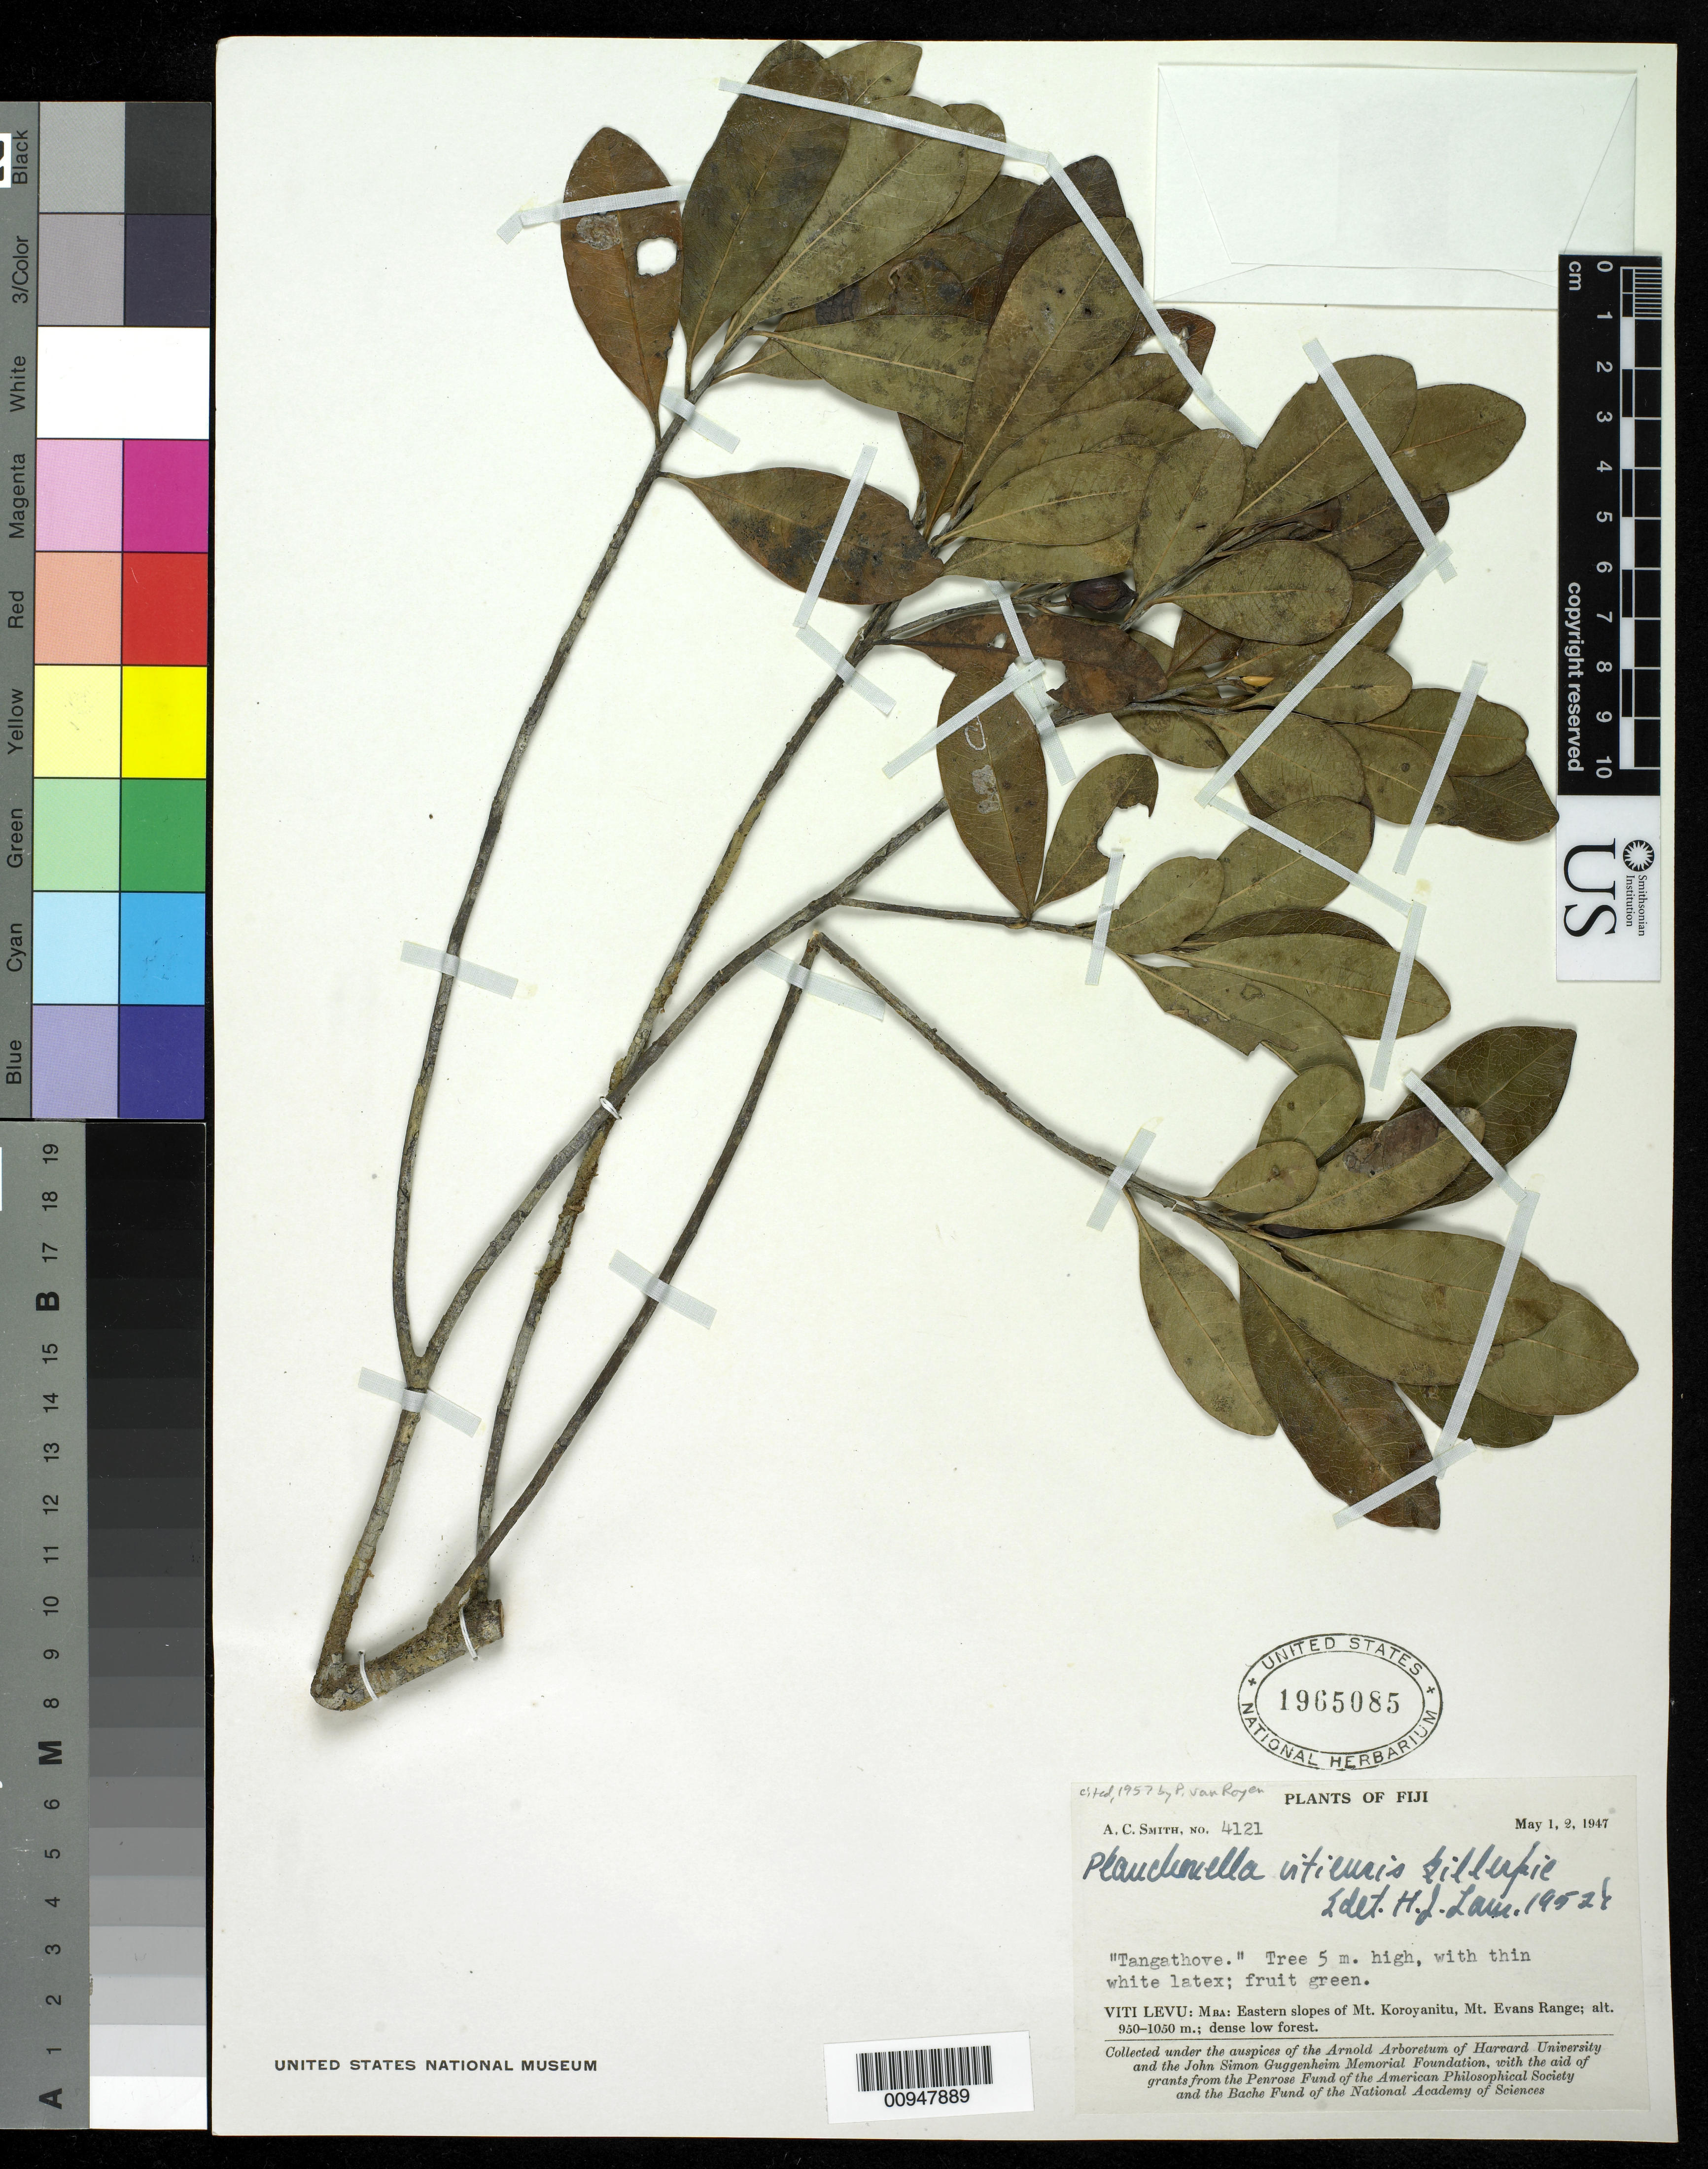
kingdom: Plantae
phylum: Tracheophyta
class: Magnoliopsida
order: Ericales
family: Sapotaceae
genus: Planchonella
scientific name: Planchonella vitiensis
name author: Gillespie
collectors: C. A. Smith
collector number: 4121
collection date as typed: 01 May 1947 and 02 May 1947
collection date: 1947-05-01,1947-05-02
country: Fiji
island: Viti Levu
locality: E. slope of Mt. Koroyanitu, Mt. Evans range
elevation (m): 950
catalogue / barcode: US 1965085